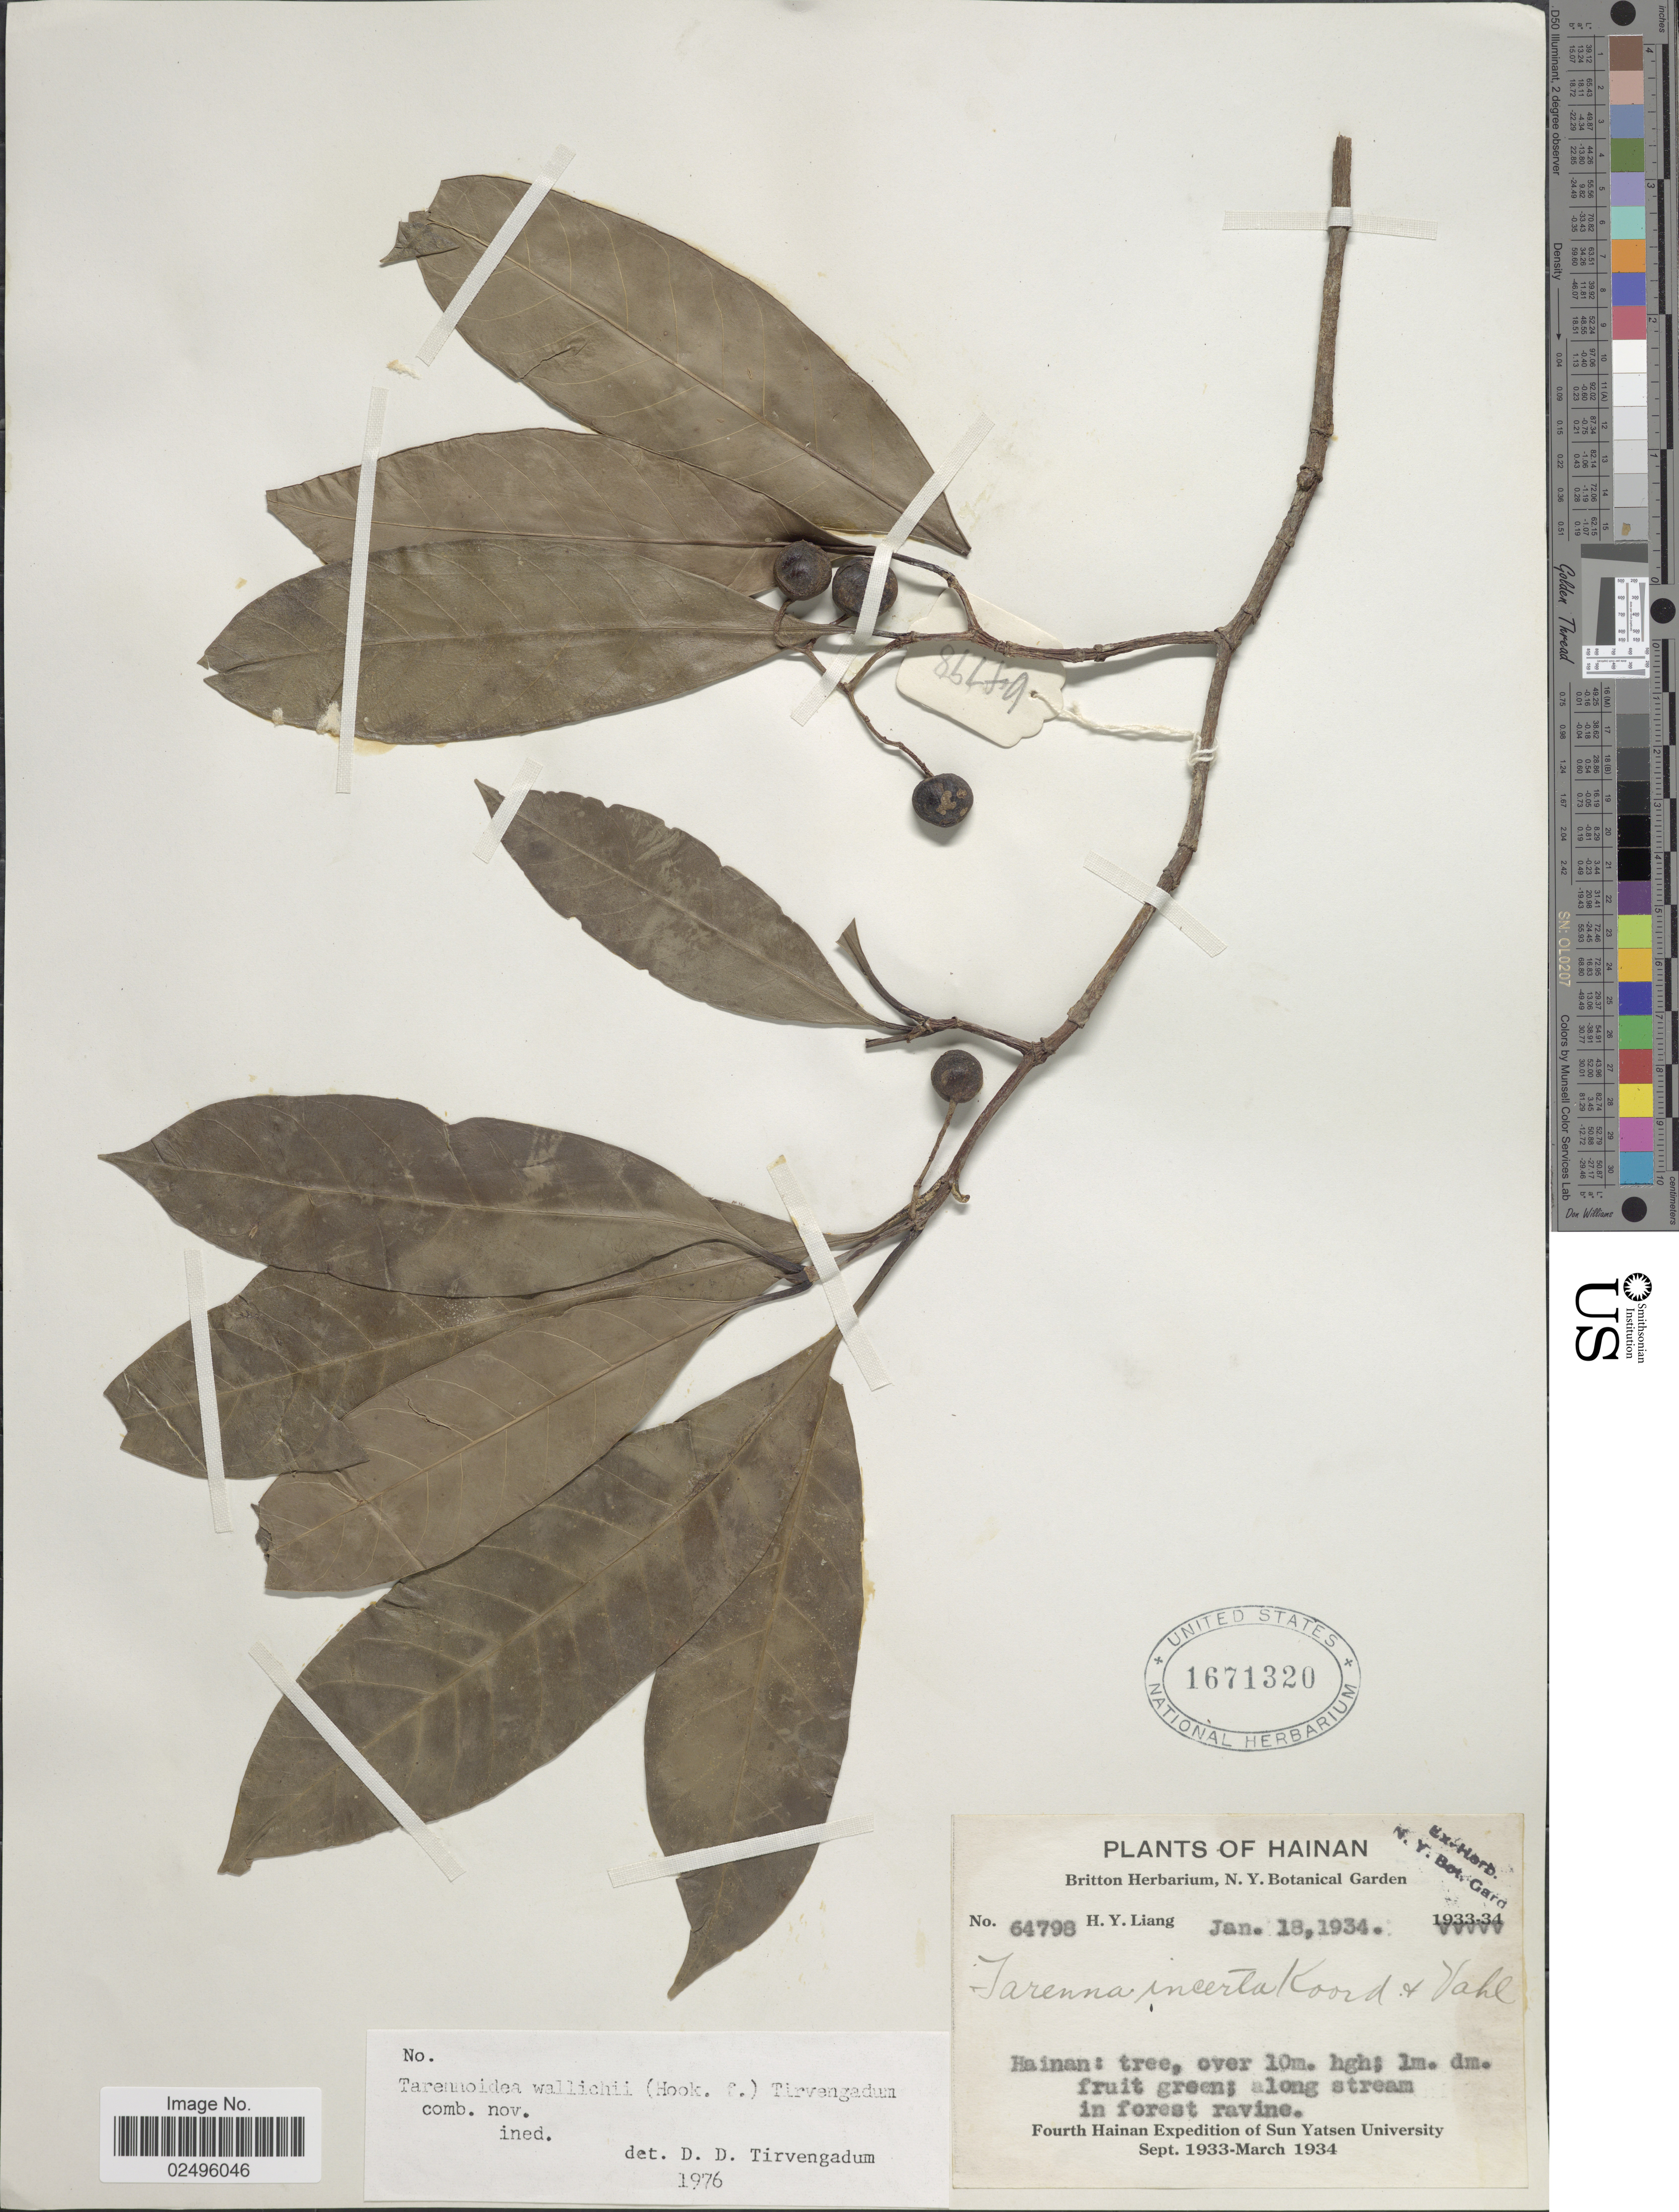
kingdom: Plantae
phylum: Tracheophyta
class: Magnoliopsida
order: Gentianales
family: Rubiaceae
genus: Tarennoidea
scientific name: Tarennoidea wallichii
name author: (Hook. f.) Tirveng. & Sastre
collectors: H. Y. Liang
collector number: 64798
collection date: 1934-01-18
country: China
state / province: Hainan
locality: Hainan; along stream in forest ravine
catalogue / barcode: US 1671320